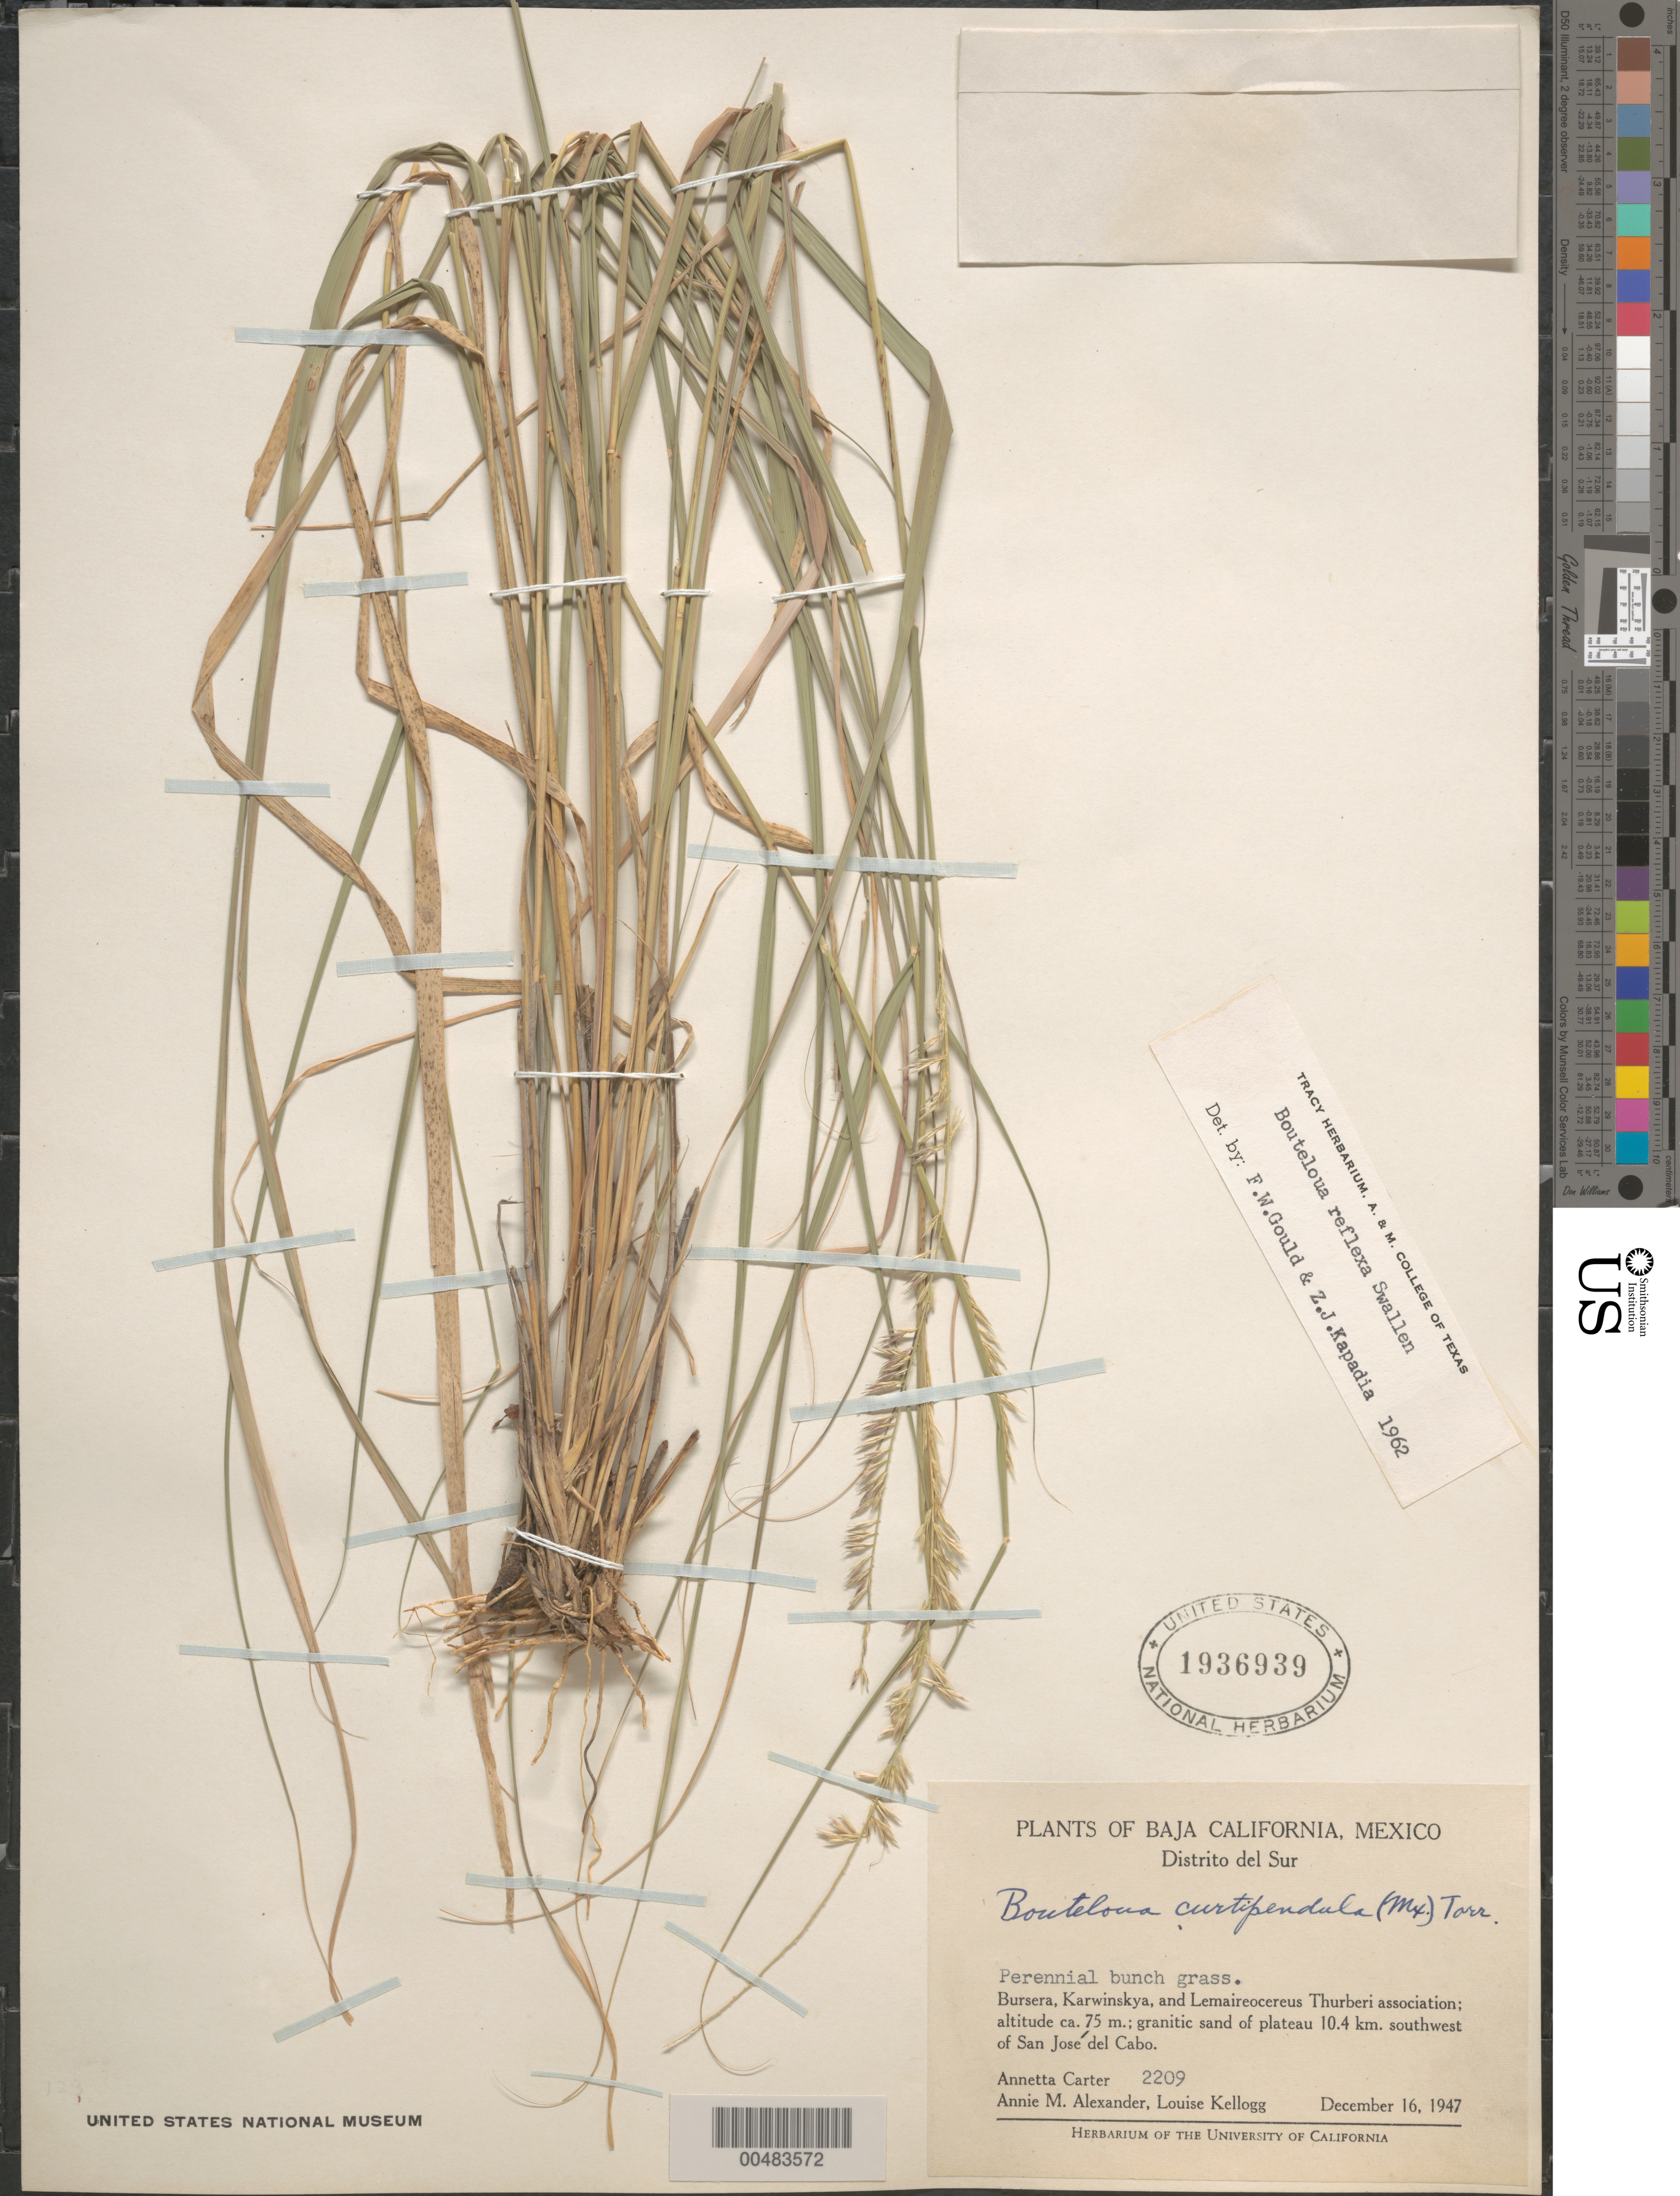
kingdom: Plantae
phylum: Tracheophyta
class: Liliopsida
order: Poales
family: Poaceae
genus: Bouteloua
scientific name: Bouteloua reflexa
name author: Swallen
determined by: Gould, F. W.; Kapadia, Zarir J.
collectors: A. M. Carter, A. M. Alexander & L. Kellogg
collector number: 2209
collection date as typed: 16 Dec 1947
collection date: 1947-12-16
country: Mexico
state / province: Baja California Sur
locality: Distrito del Sur, 10.4 km SW of San José del Cabo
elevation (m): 75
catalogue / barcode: US 1936939